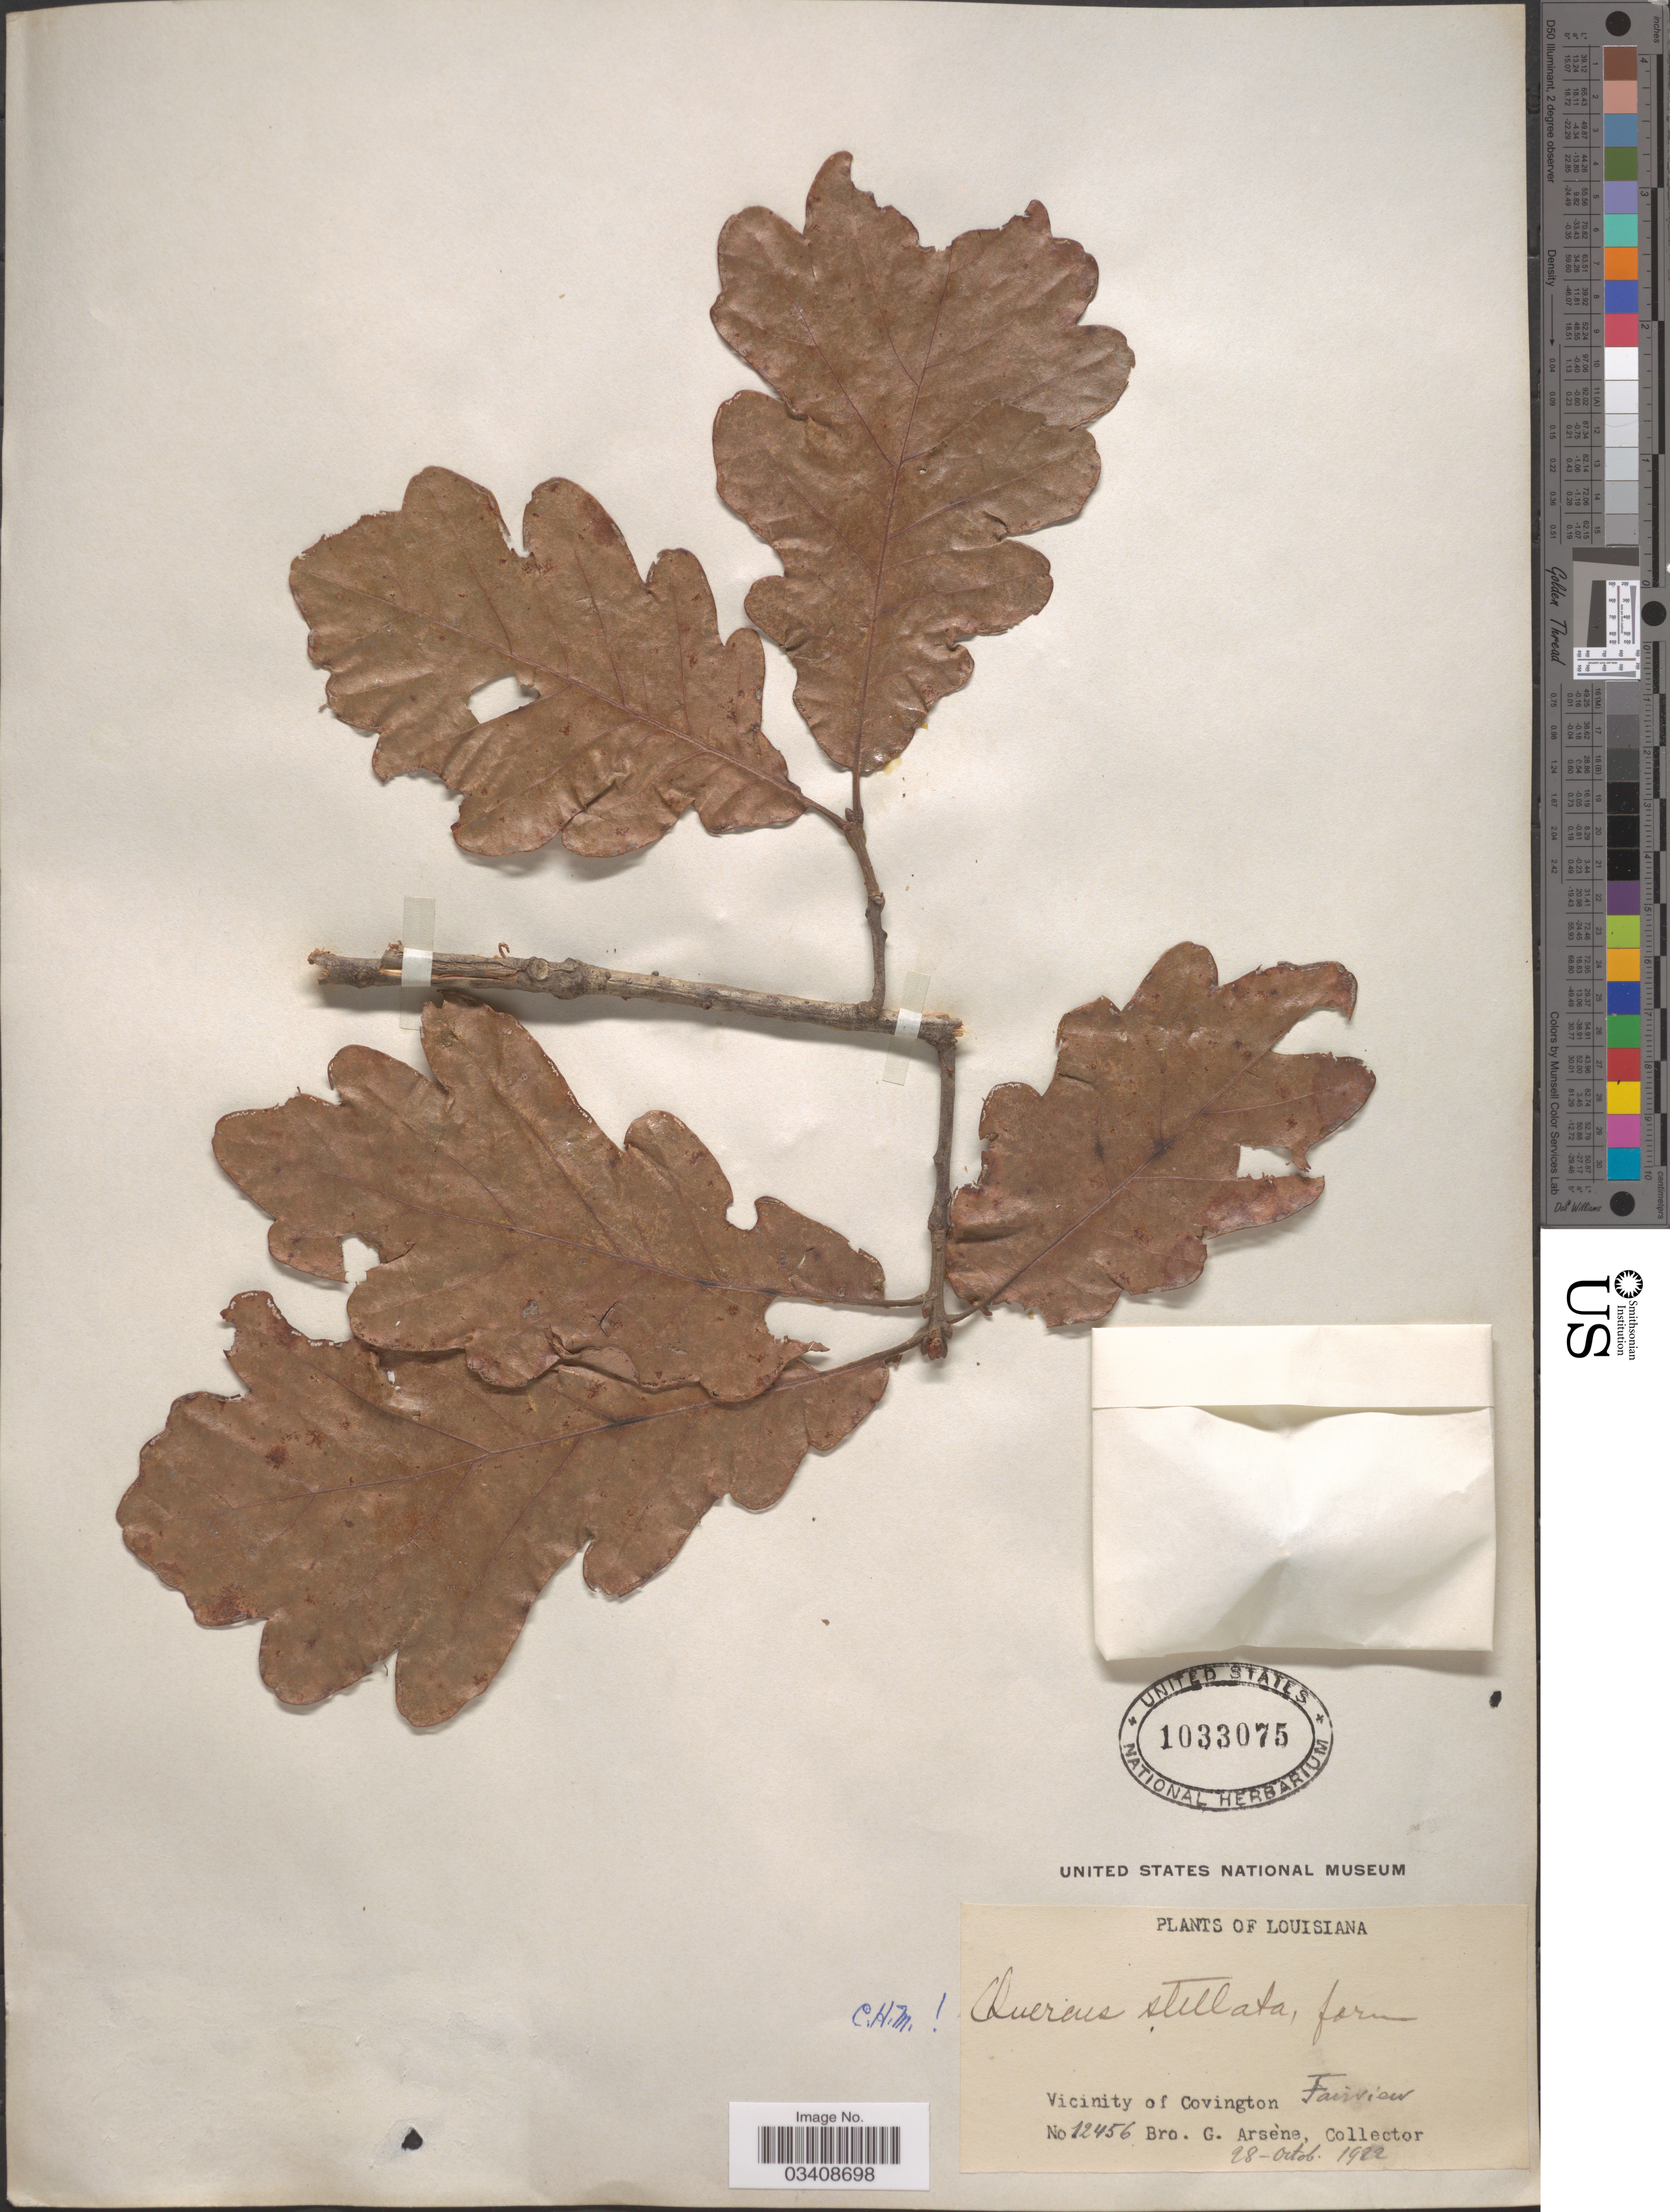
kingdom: Plantae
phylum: Tracheophyta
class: Magnoliopsida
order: Fagales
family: Fagaceae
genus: Quercus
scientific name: Quercus stellata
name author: Wangenh.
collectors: Bro. G. Arsène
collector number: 12456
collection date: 1922-10-28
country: United States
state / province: Louisiana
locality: Vicinity of Covington Fairview.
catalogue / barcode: US 1033075